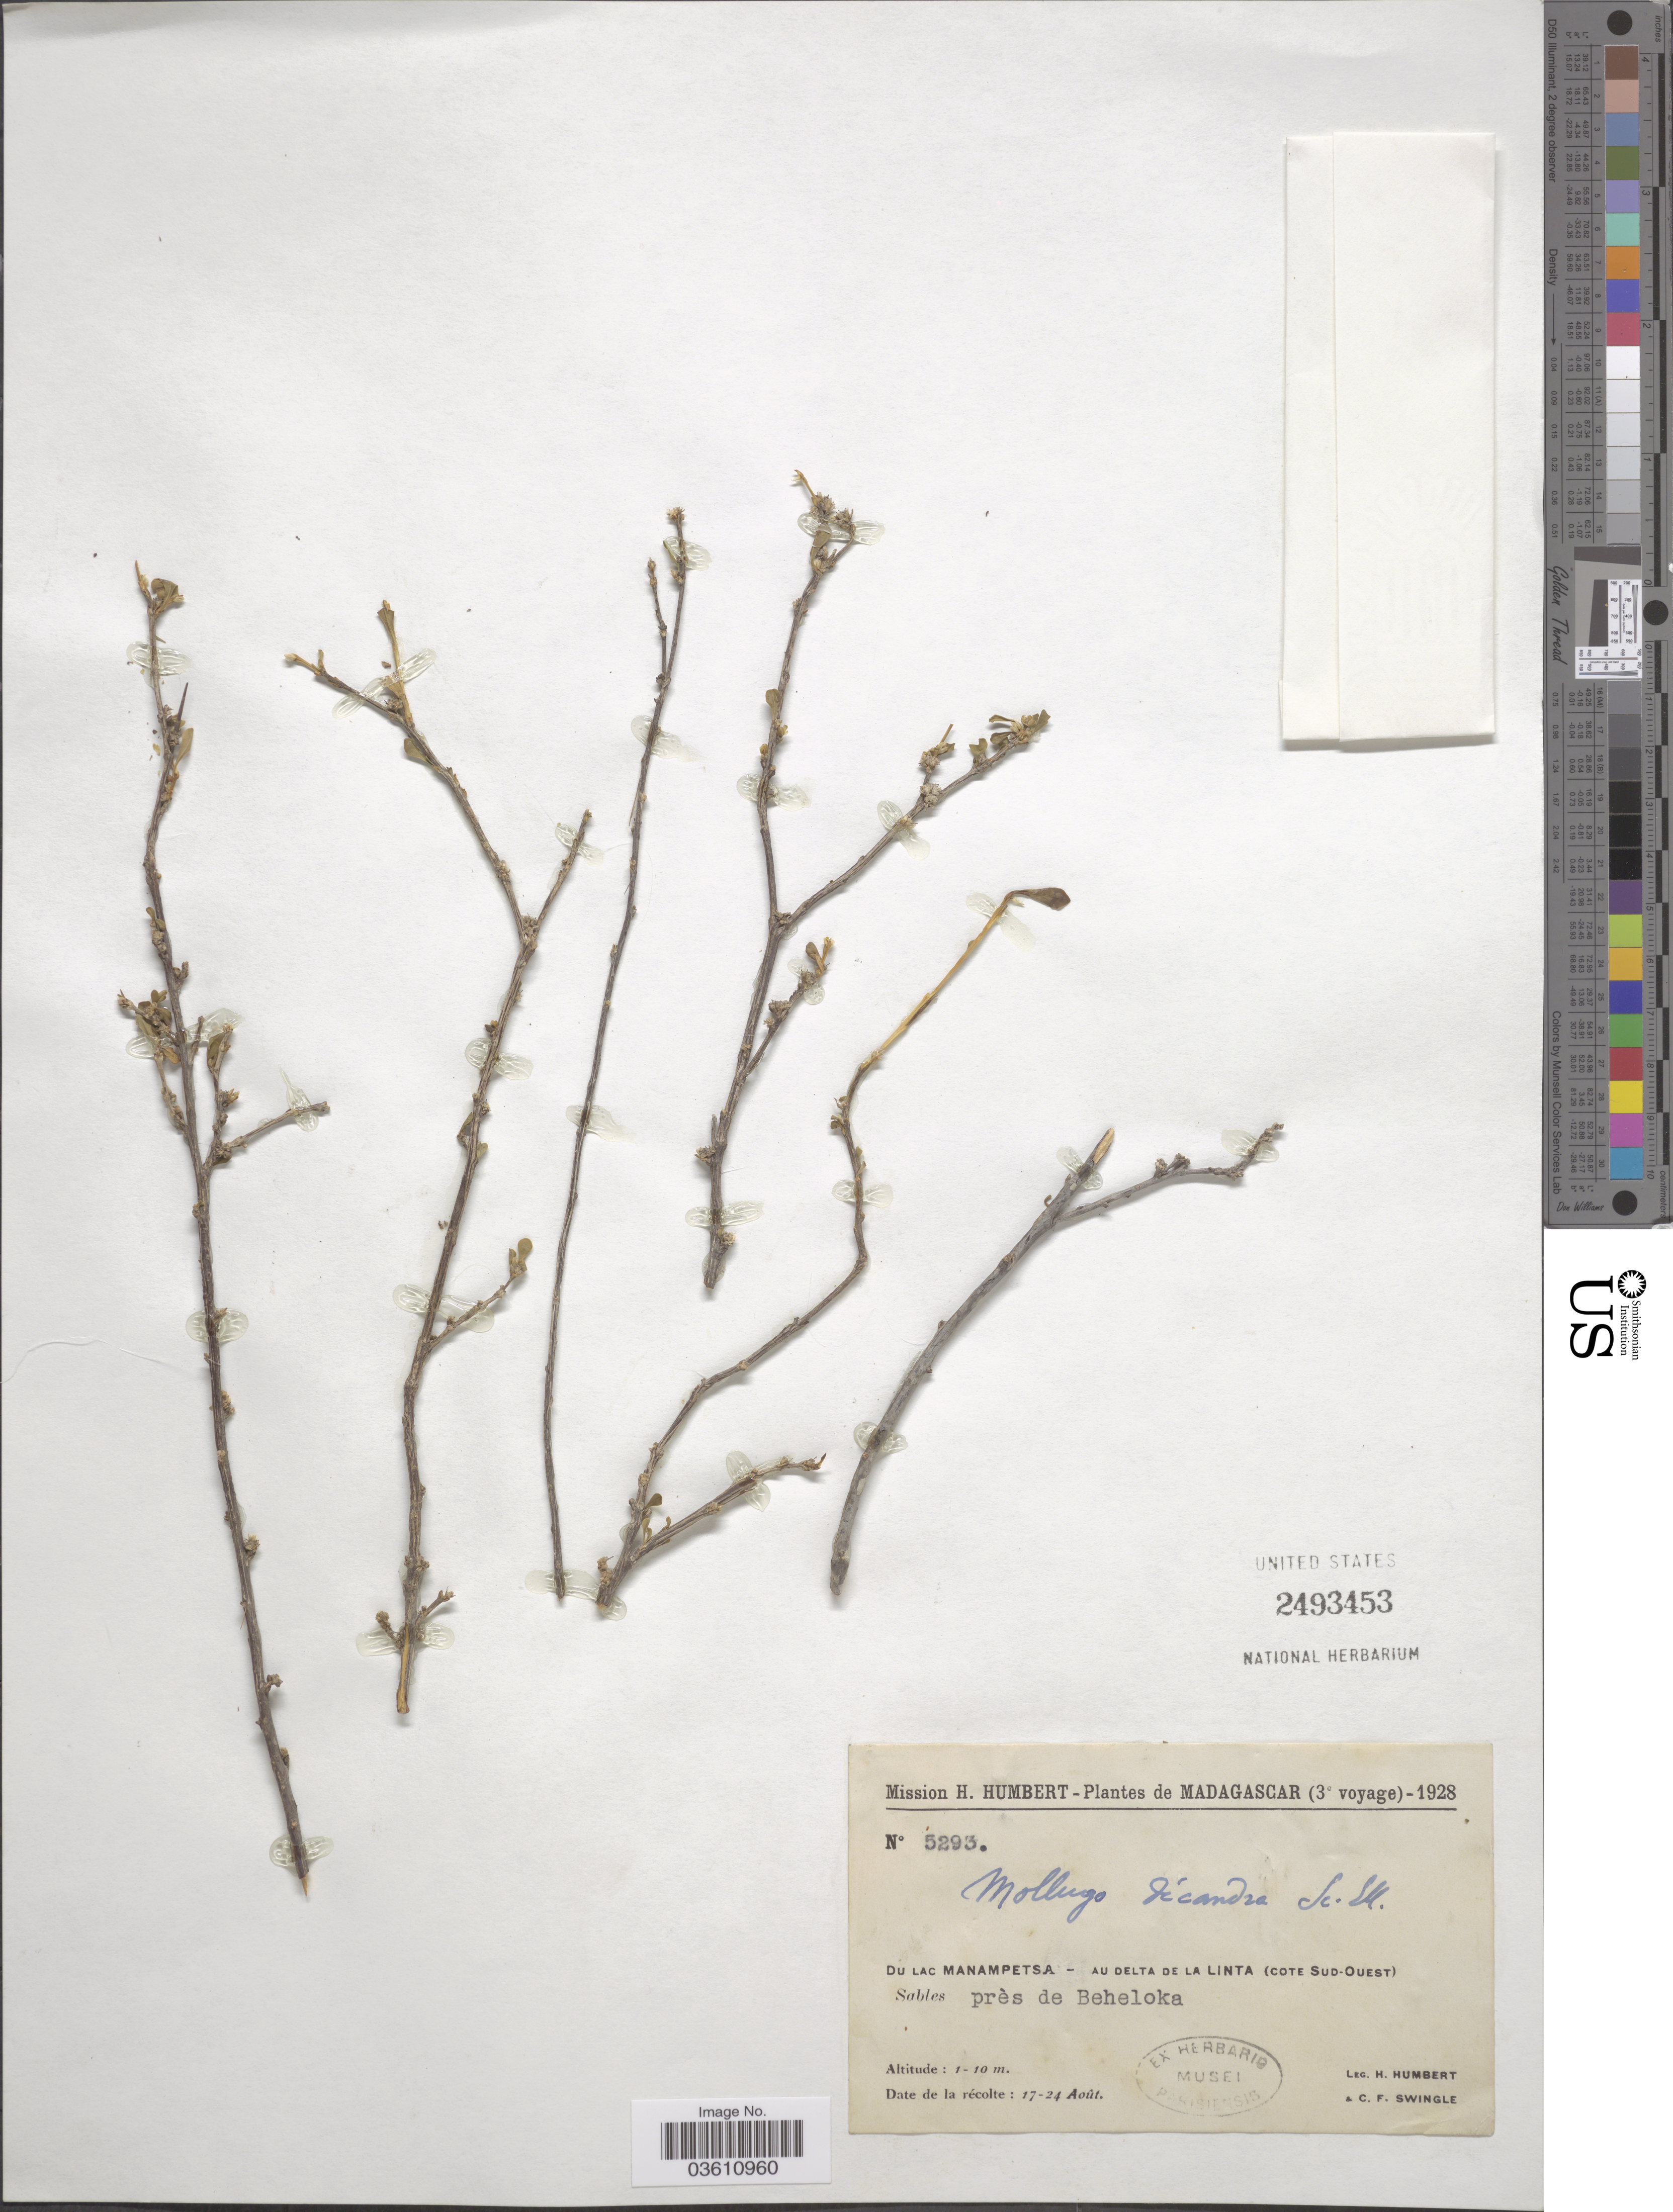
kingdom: Plantae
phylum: Tracheophyta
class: Magnoliopsida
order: Caryophyllales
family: Molluginaceae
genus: Paramollugo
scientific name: Paramollugo decandra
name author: (Scott Elliot) Thulin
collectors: H. Humbert & C. Swingle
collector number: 5293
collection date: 1928-08-17/1928-08-24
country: Madagascar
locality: Manampetsa - au delta de la Linta (cote Sud-Ouest) Sables près de Beheloka.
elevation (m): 1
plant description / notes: Cited by M. Thulin et al. Candollea 79(2): 191. 2024.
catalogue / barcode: US 2493453